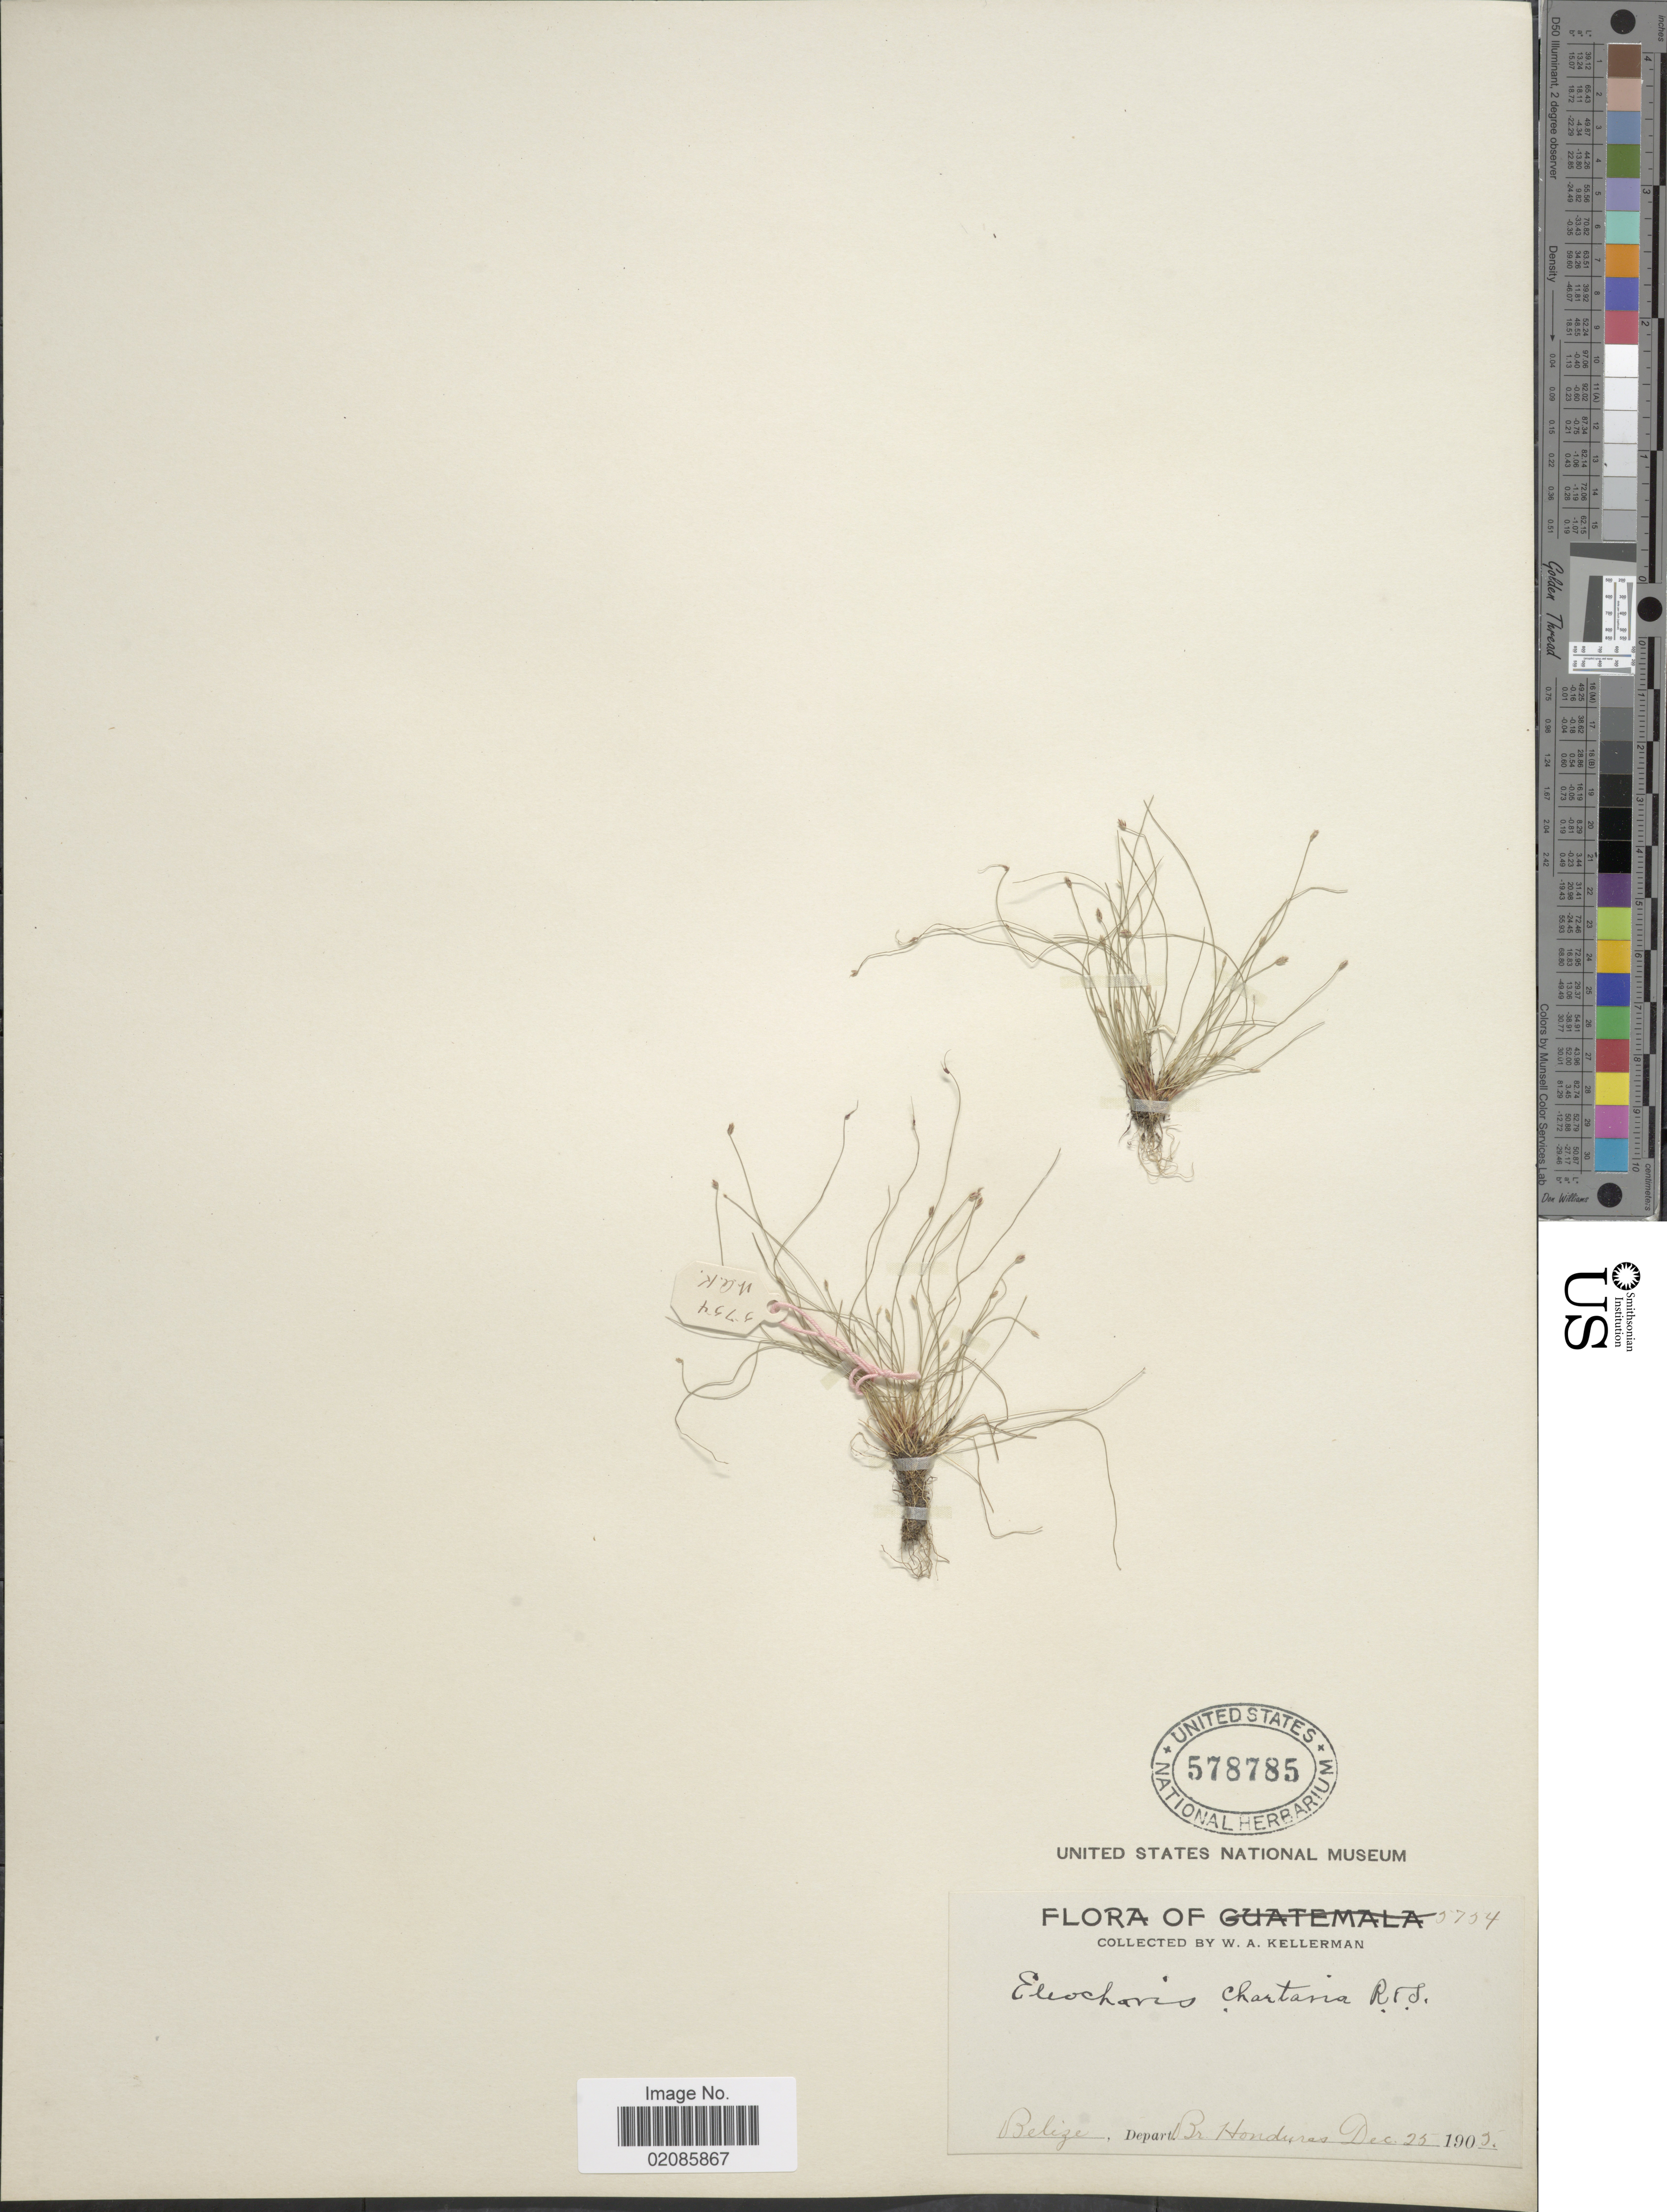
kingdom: Plantae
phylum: Tracheophyta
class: Liliopsida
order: Poales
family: Cyperaceae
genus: Eleocharis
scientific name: Eleocharis retroflexa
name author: (Poir.) Urb.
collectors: W. Kellerman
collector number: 5754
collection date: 1905-12-25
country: Belize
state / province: Belize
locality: Depart. Br. Honduras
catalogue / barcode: US 578785